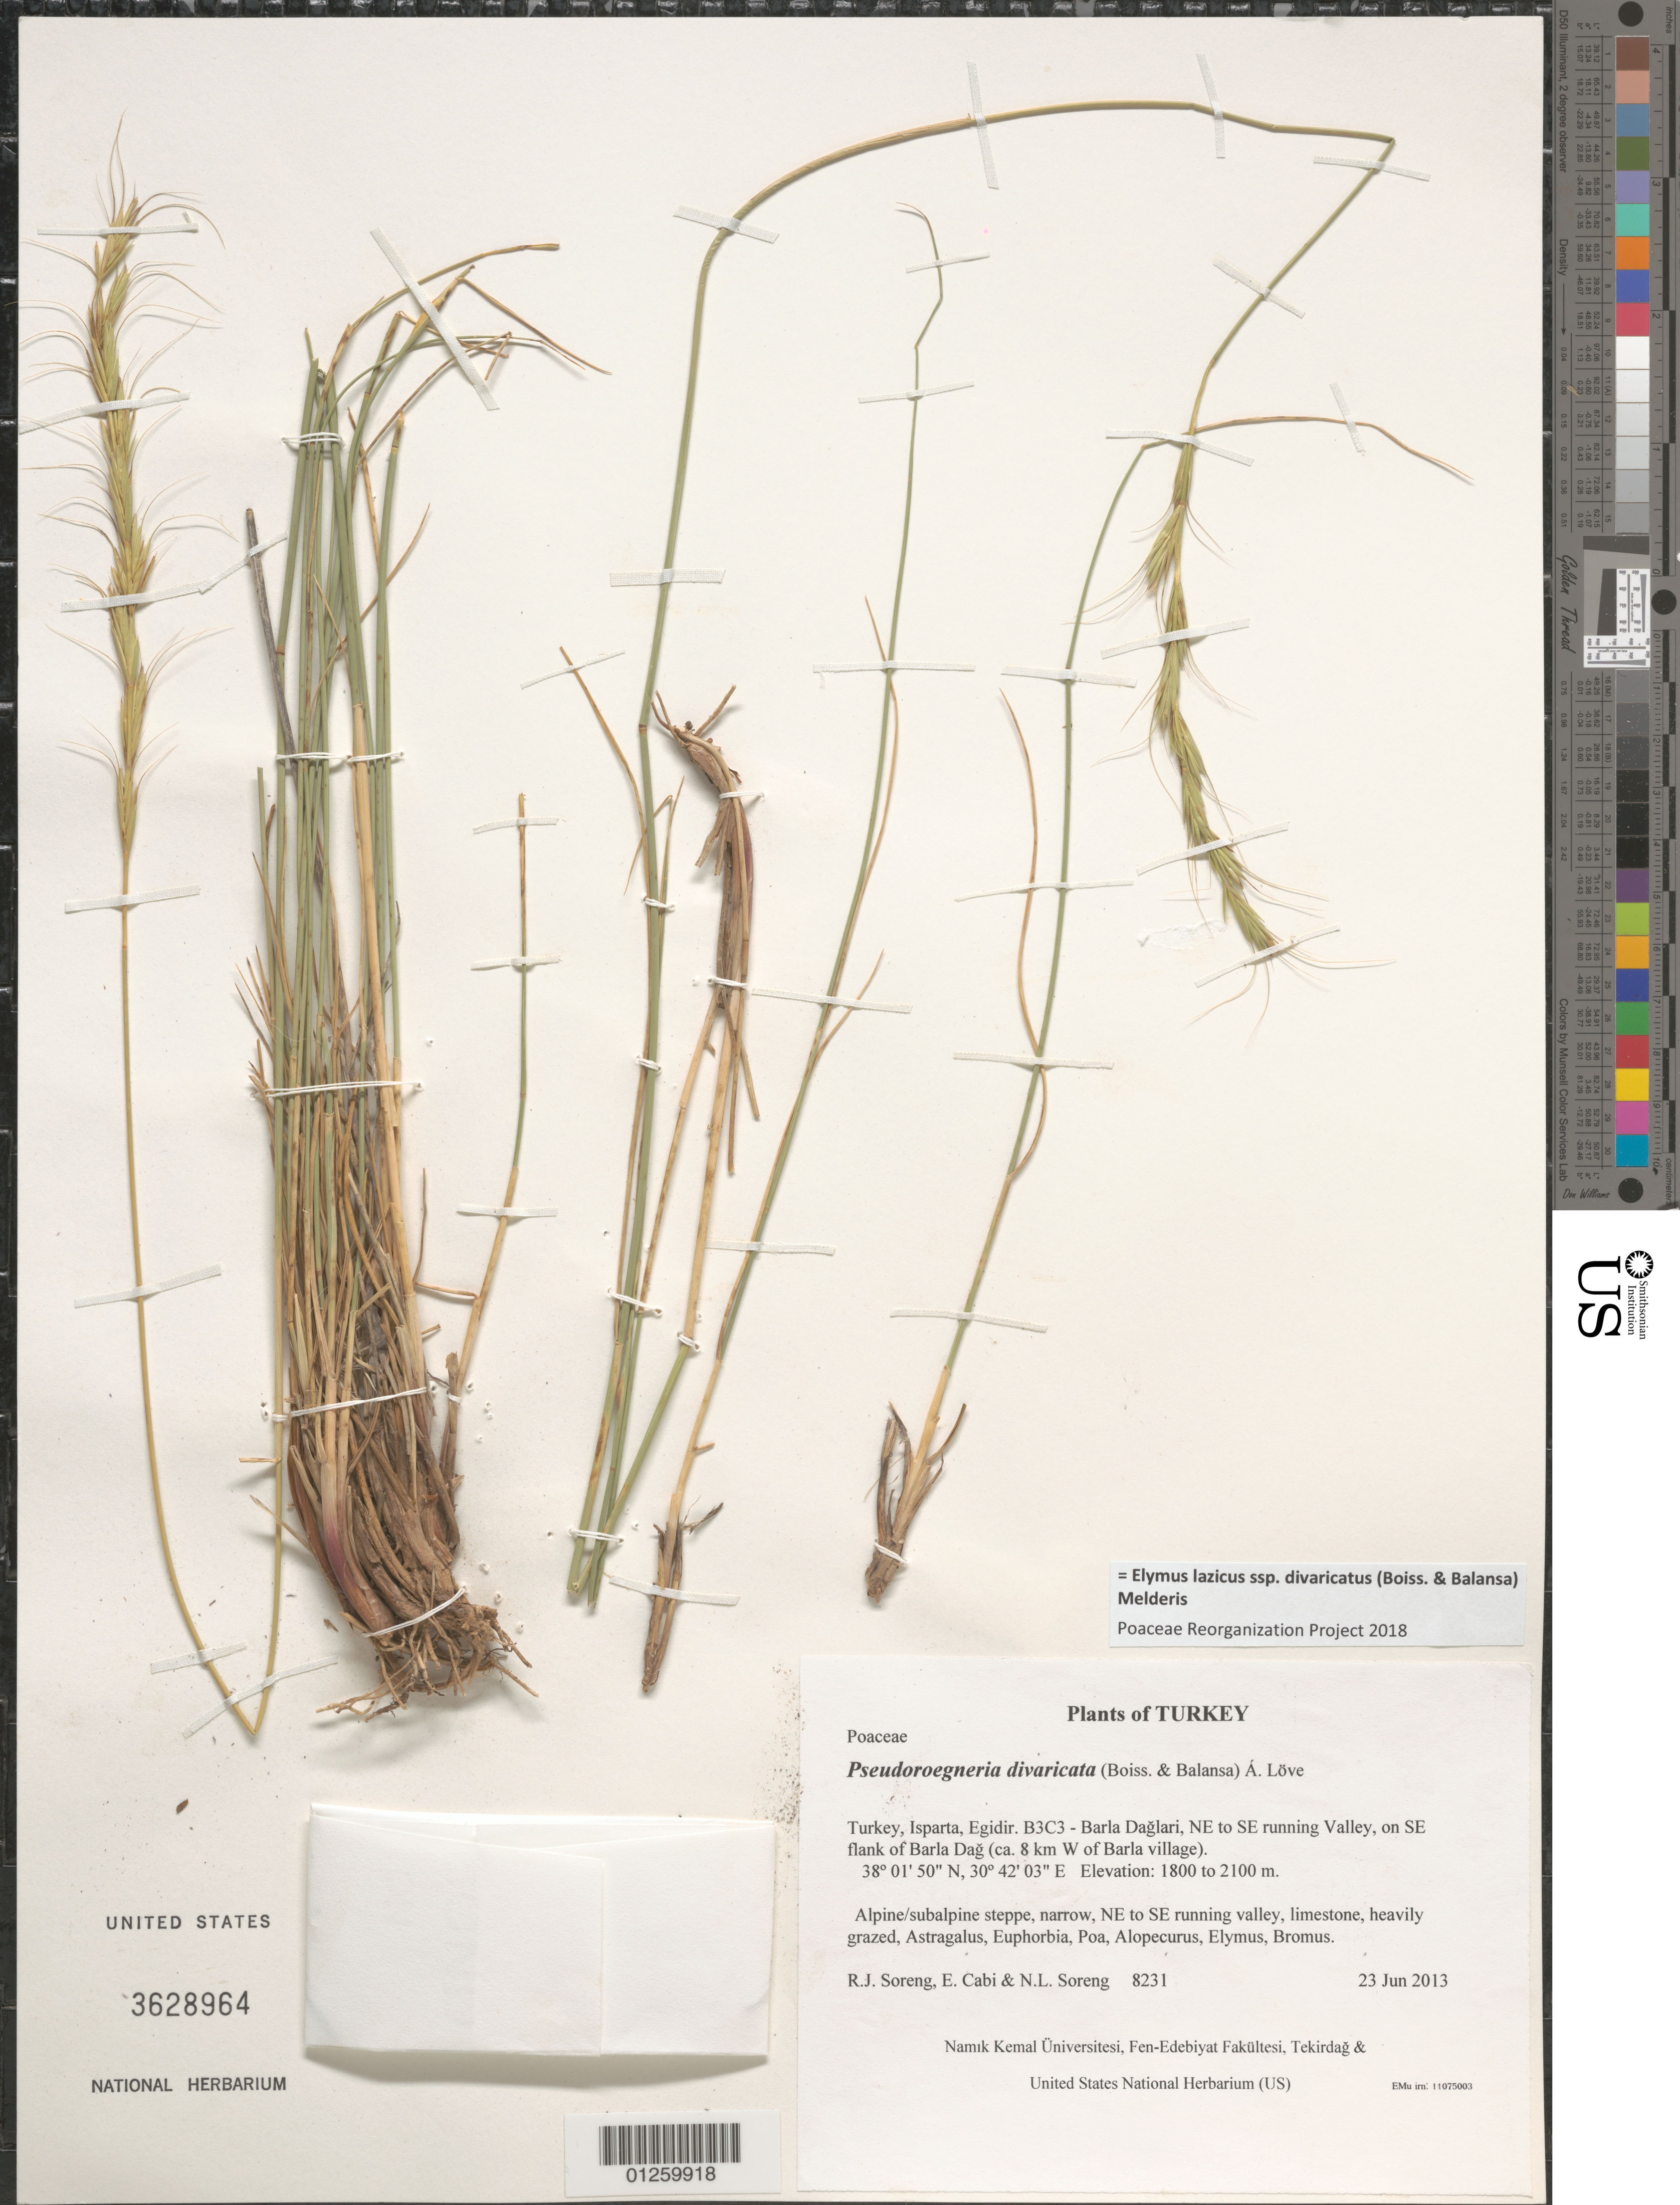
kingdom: Plantae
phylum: Tracheophyta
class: Liliopsida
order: Poales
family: Poaceae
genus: Elymus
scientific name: Elymus lazicus subsp. divaricatus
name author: (Boiss. & Balansa) Melderis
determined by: Poaceae Reorganization Project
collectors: R. J. Soreng, E. Cabi & N. L. Soreng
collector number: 8231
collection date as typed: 2013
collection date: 2013-06-23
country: Turkey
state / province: Isparta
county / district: Egidir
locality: B3C3 - Barla Daglari, NE to SE running Valley, on SE flank of Barla Dag (ca. 8 km W of Barla village)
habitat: Alpine/subalpine steppe, narrow, NE to SE running valley, limestone, heavily grazed.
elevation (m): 1800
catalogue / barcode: US 3628964